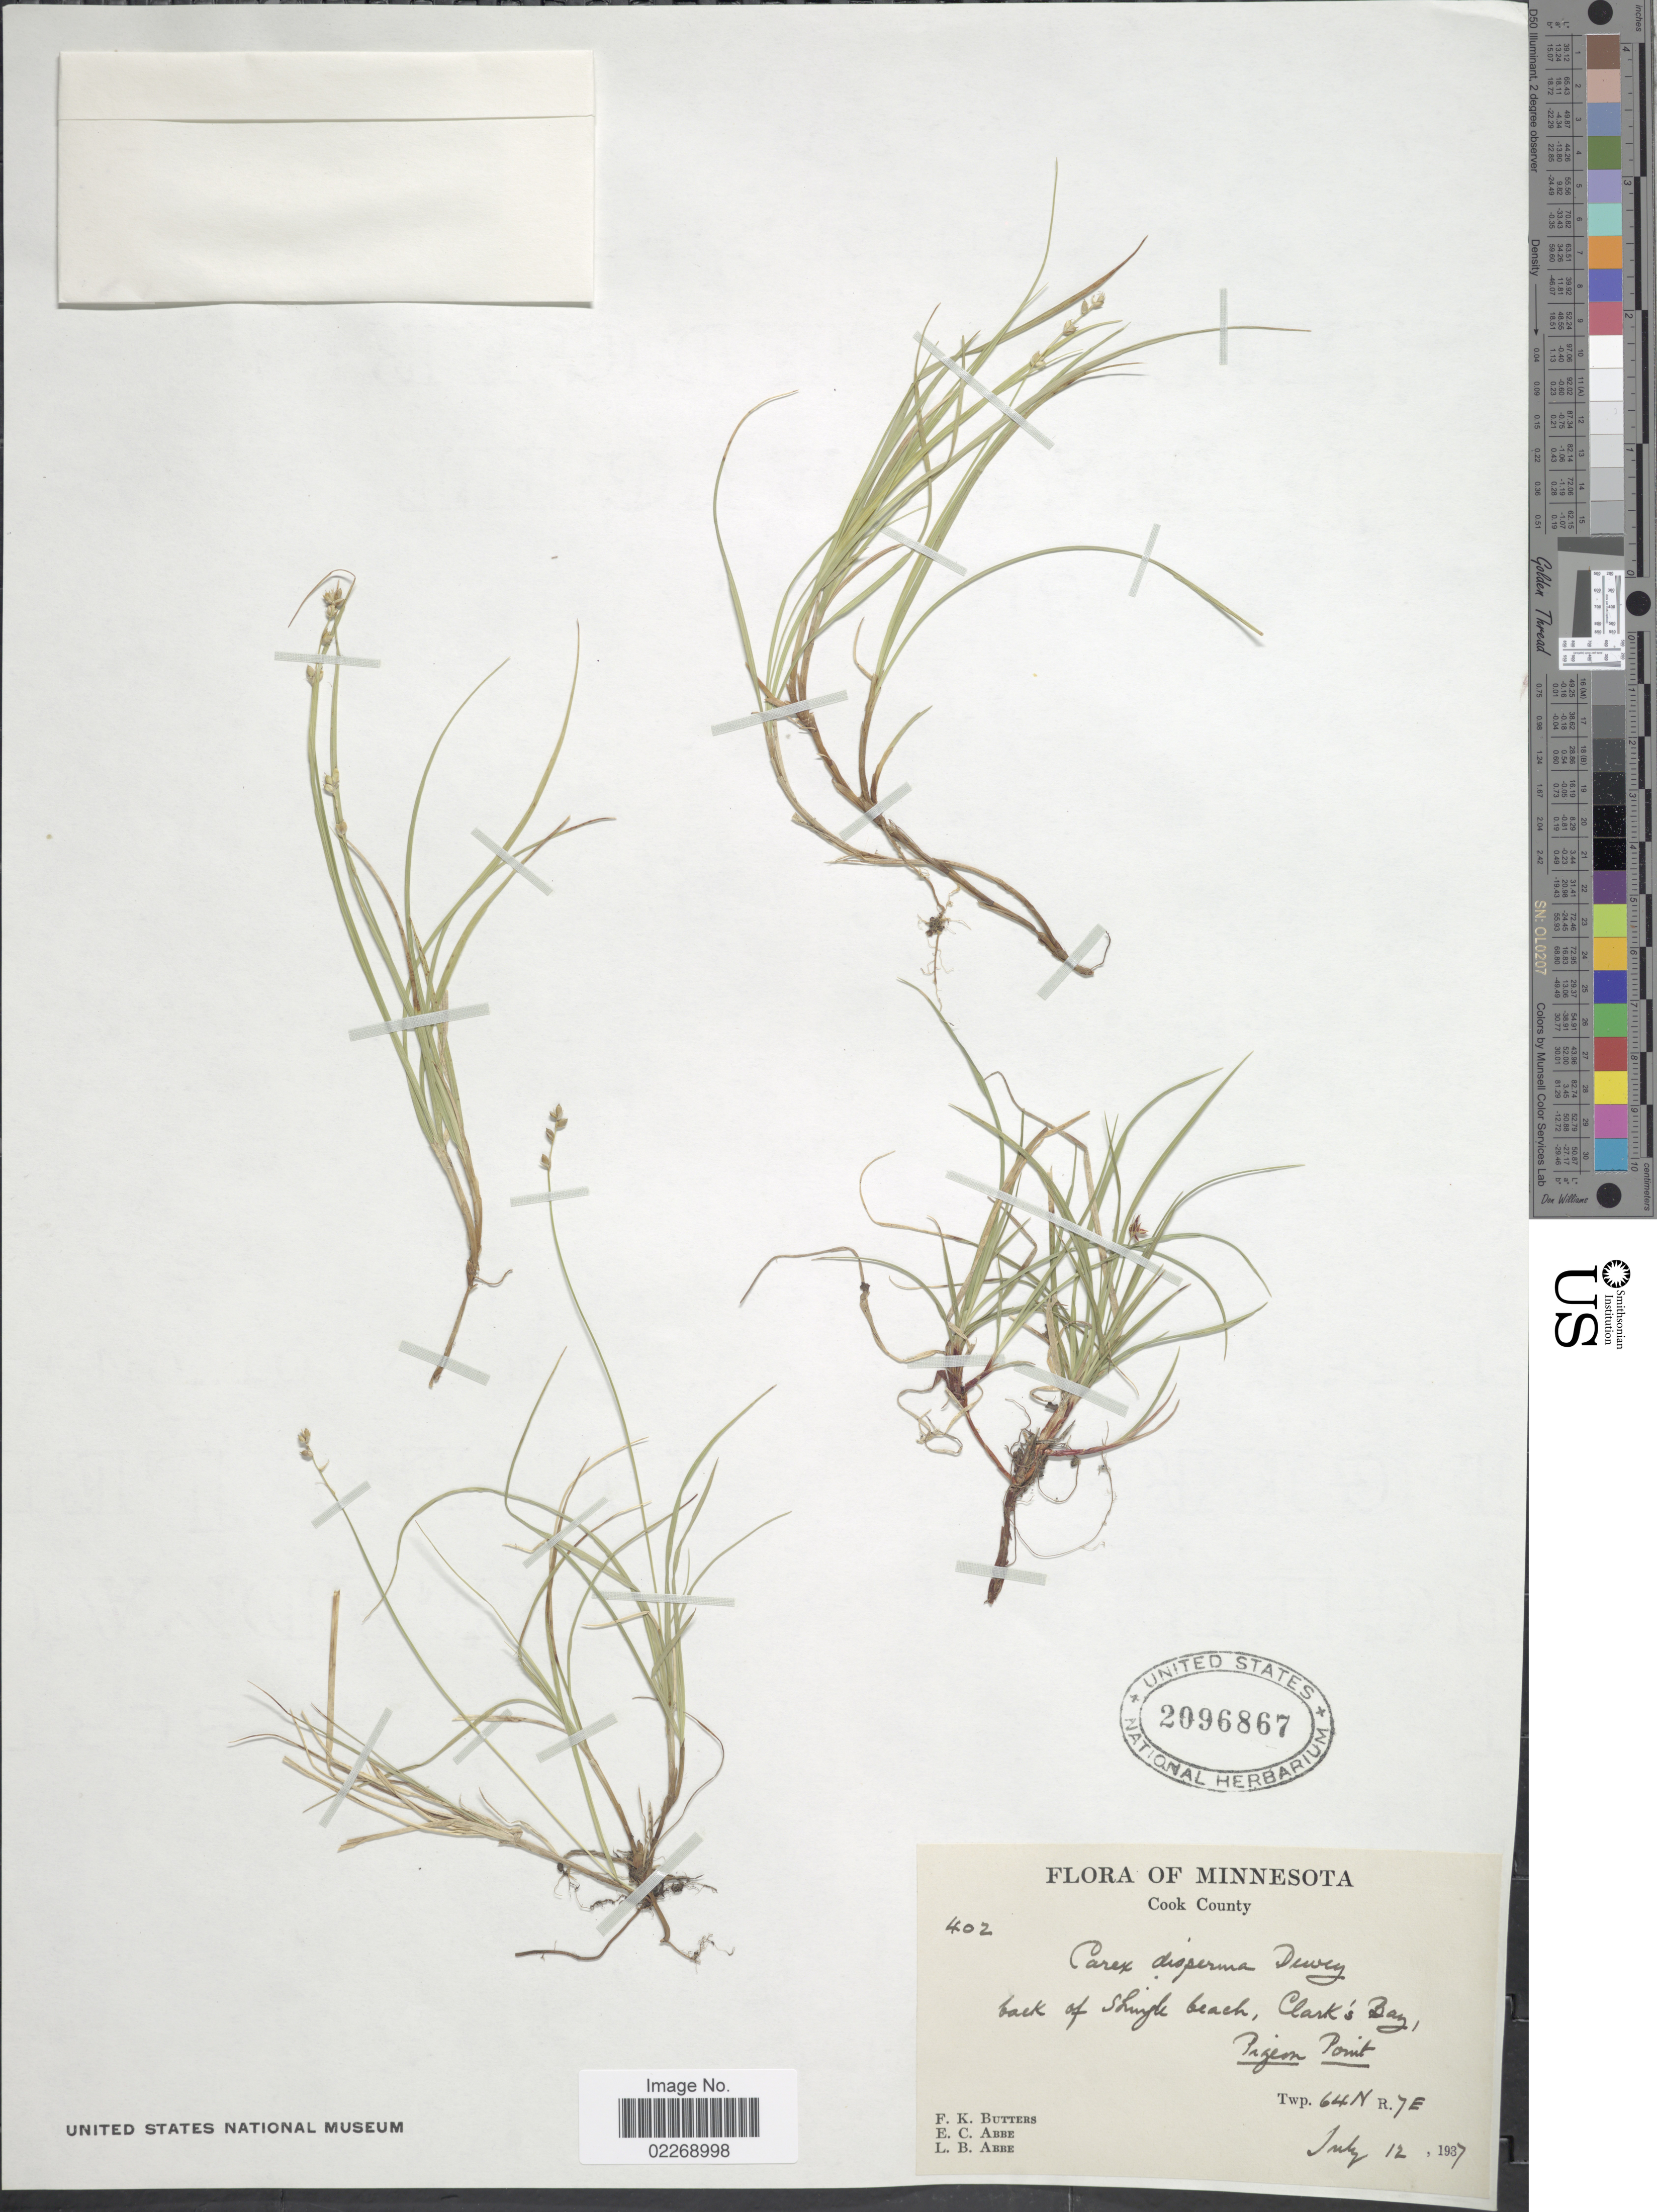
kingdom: Plantae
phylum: Tracheophyta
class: Liliopsida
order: Poales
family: Cyperaceae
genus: Carex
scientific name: Carex disperma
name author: Dewey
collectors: F. K. Butters, E. C. Abbe & L. B. Abbe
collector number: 402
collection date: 1937-07-12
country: United States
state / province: Minnesota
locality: Cook County, back of Shingle beach, Clark's Bay, Pigeon Point Twp. 64N R7E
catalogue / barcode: US 2096867